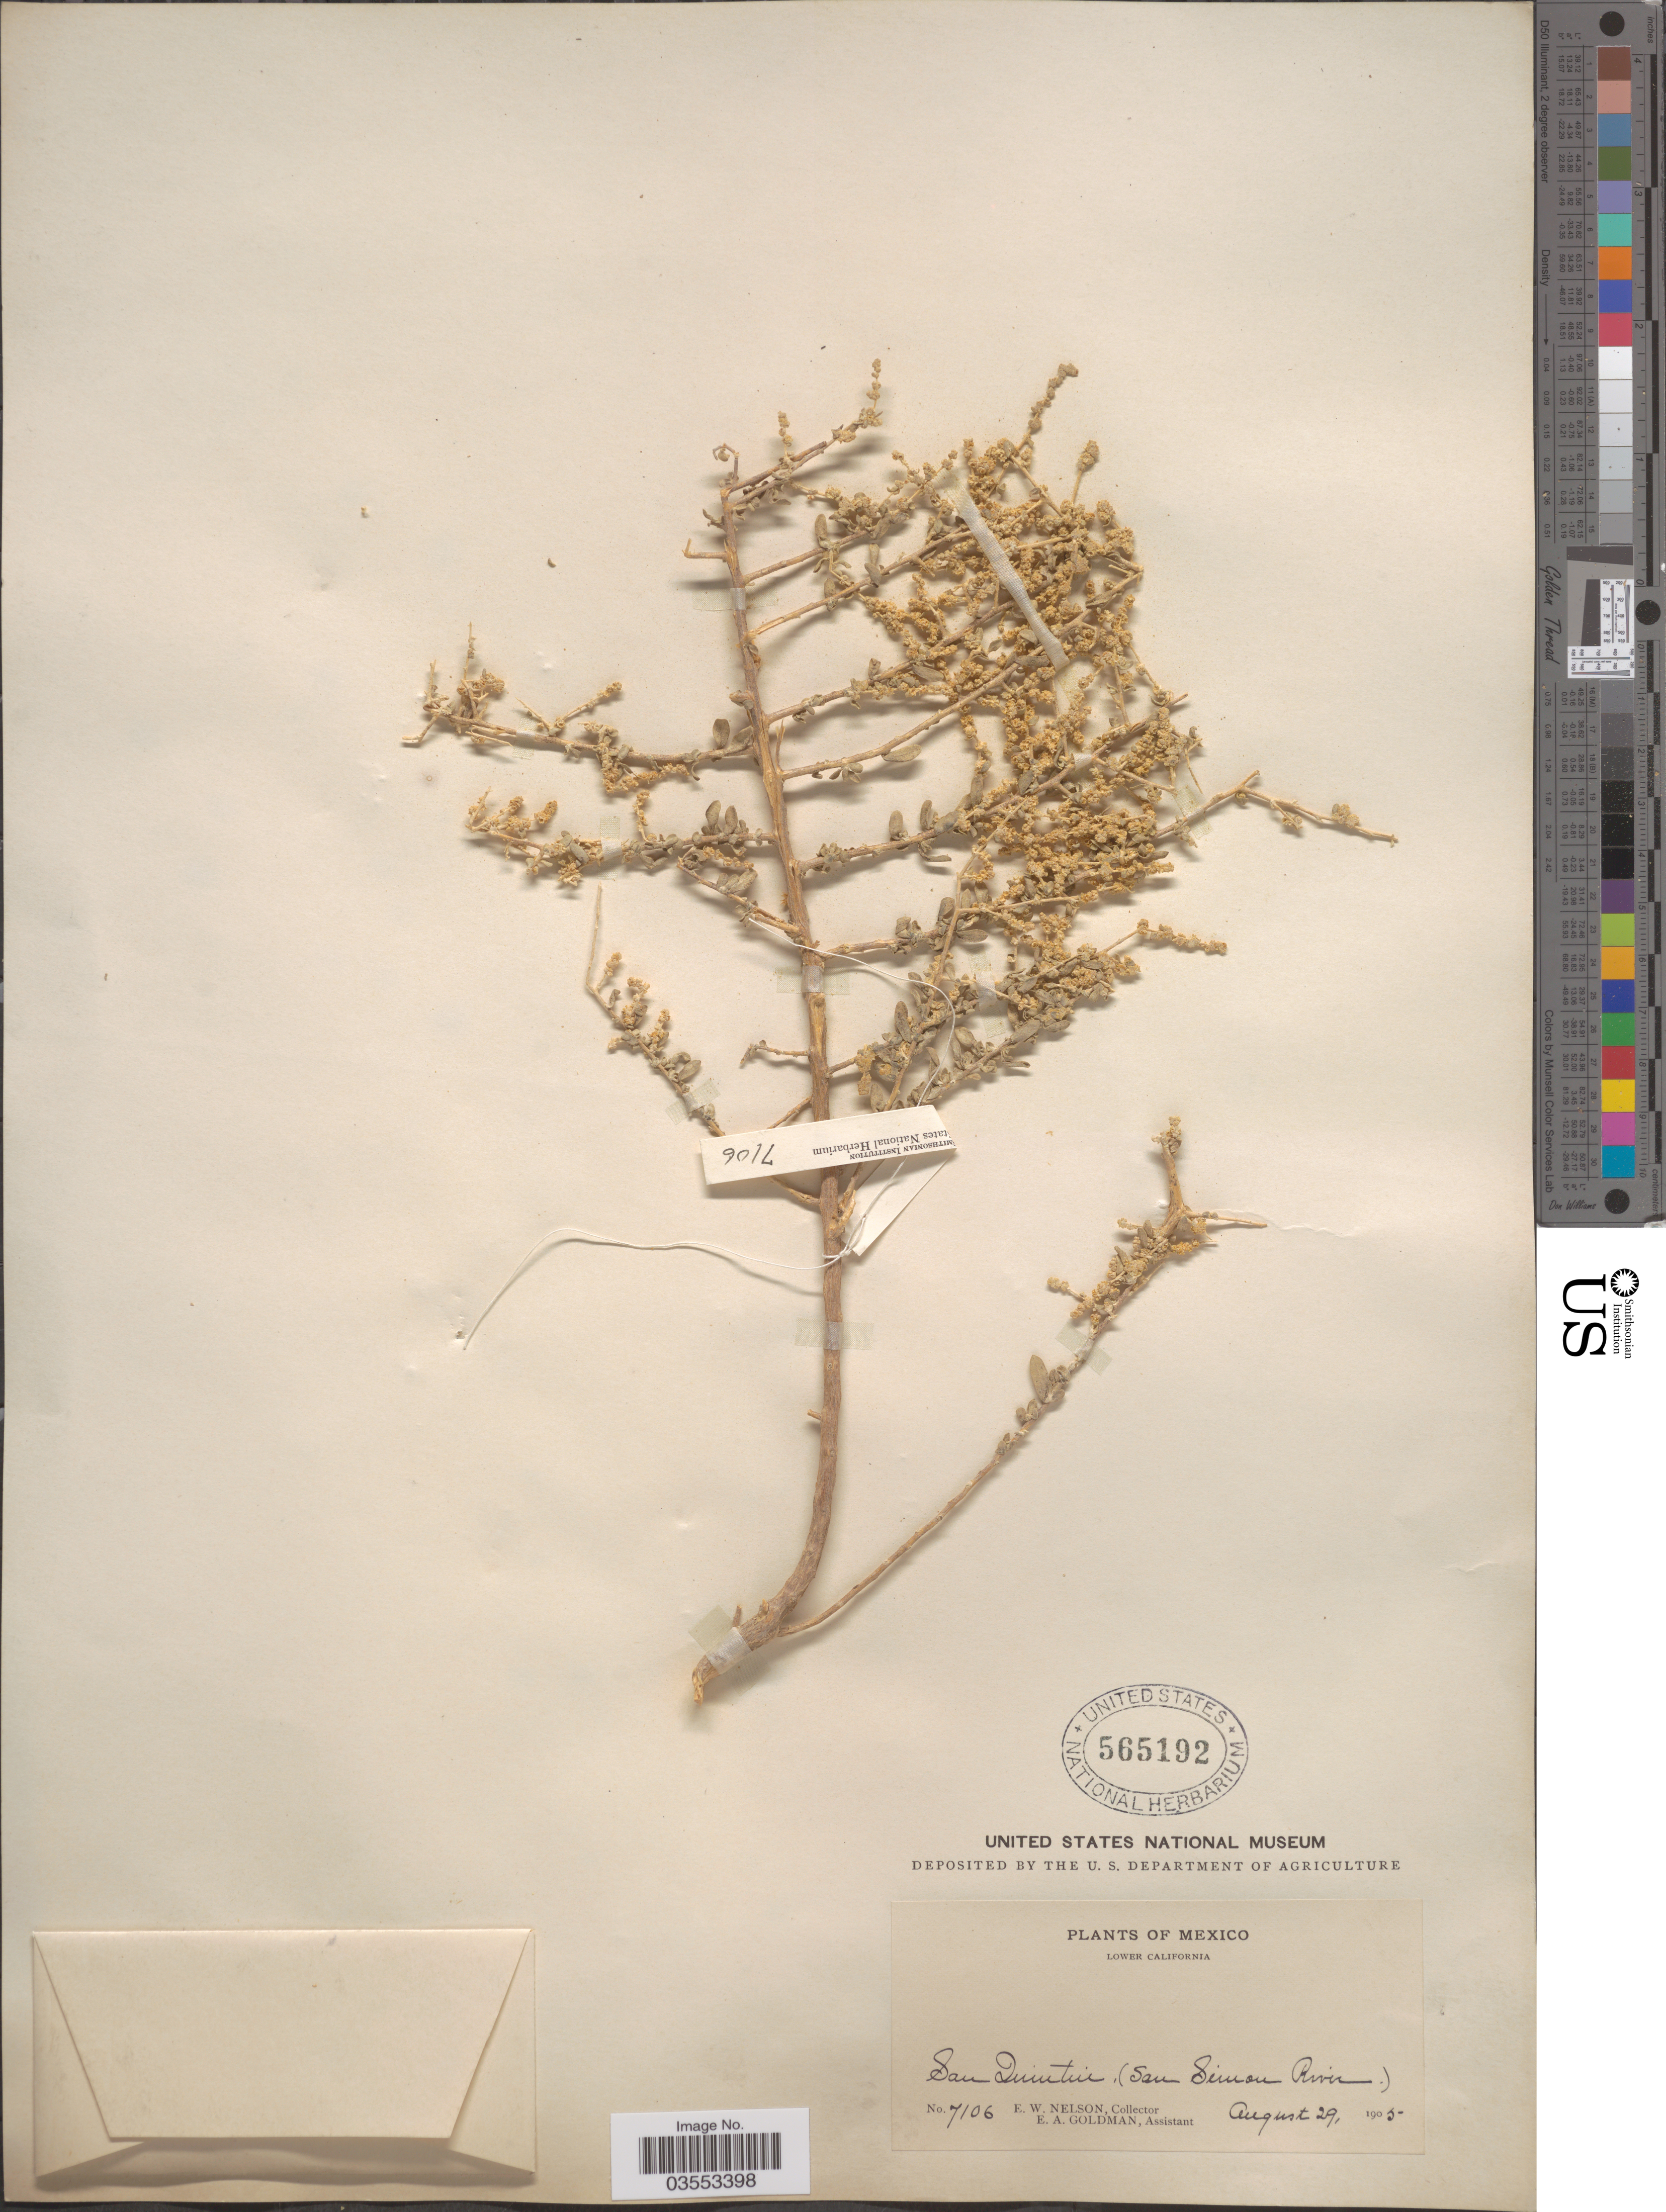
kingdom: Plantae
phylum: Tracheophyta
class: Magnoliopsida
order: Caryophyllales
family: Amaranthaceae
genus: Atriplex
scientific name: Atriplex polycarpa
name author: (Torr.) S. Watson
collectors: E. W. Nelson & E. A. Goldman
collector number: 7106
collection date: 1905-08-29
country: Mexico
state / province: Baja California Norte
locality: Lower California. San Quintin, (San Simson River).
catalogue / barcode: US 565192